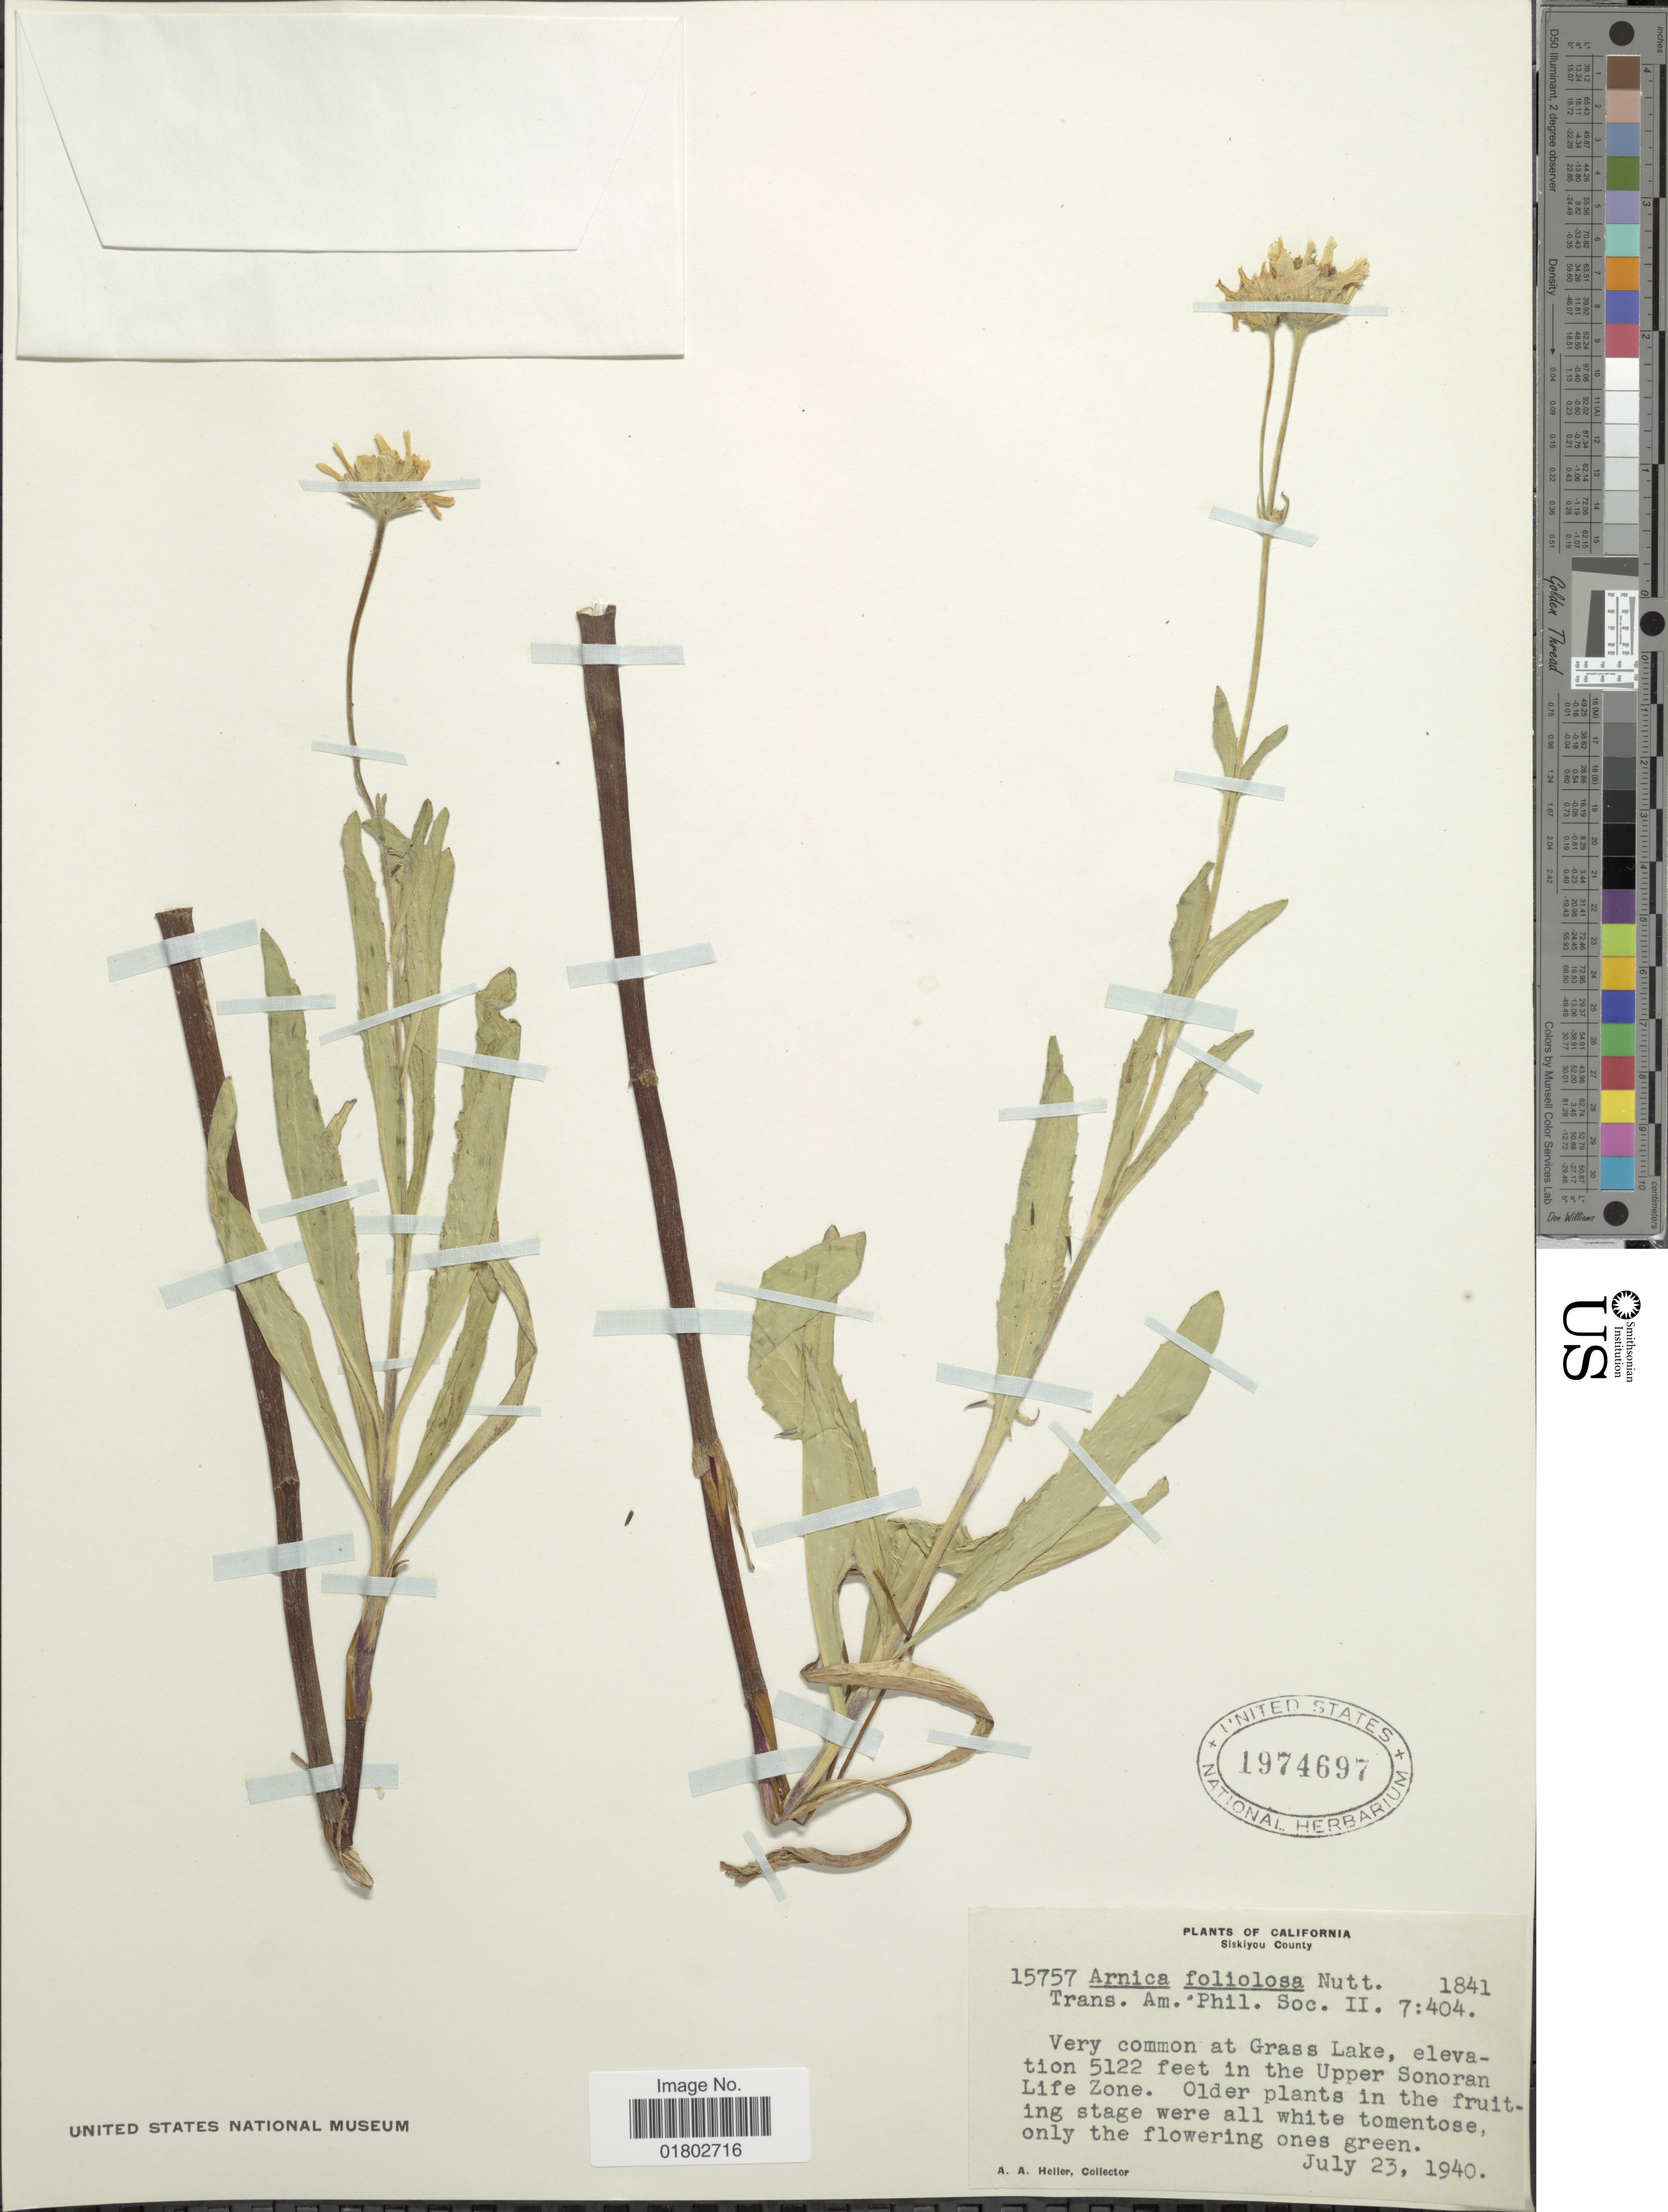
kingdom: Plantae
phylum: Tracheophyta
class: Magnoliopsida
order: Asterales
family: Asteraceae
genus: Arnica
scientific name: Arnica chamissonis subsp. foliosa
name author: (Nutt.) Maguire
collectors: A. A. Heller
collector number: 15757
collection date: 1940-07-23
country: United States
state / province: California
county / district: Siskiyou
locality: Siskiyou County, Very common at Grass Lake, in the Upper Sonoran Life Zone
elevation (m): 1561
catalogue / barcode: US 1974697